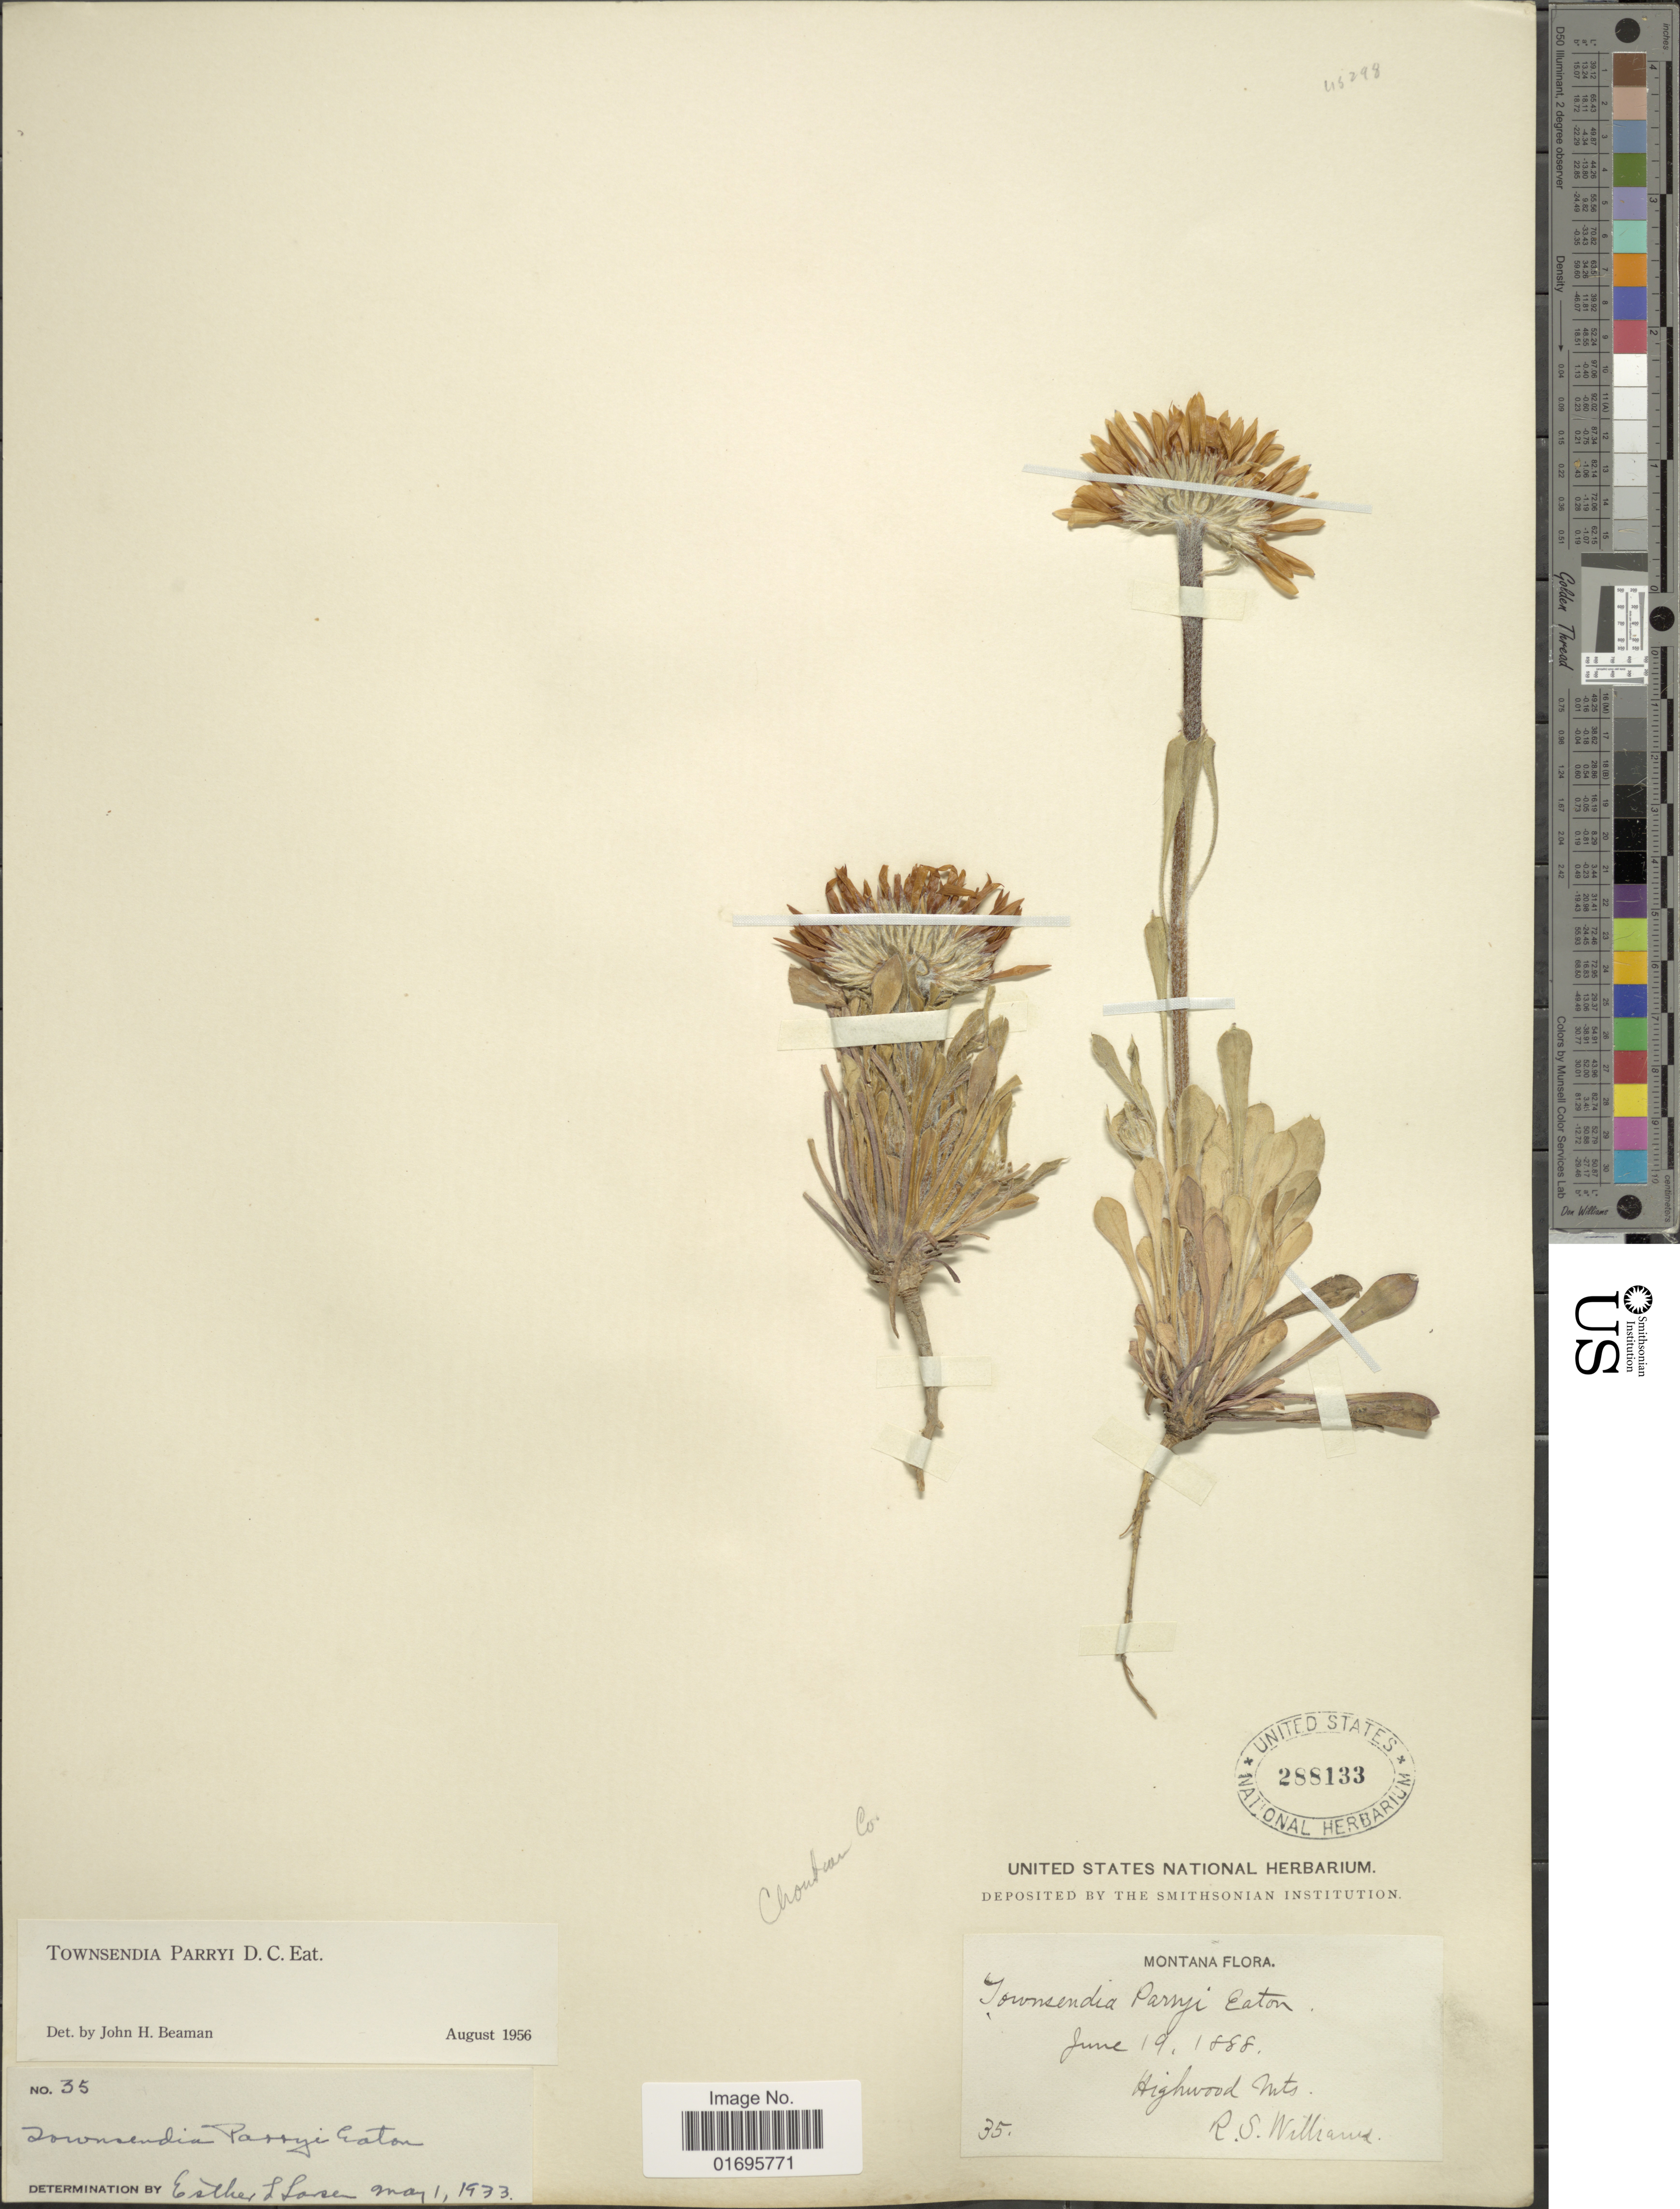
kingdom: Plantae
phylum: Tracheophyta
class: Magnoliopsida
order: Asterales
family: Asteraceae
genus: Townsendia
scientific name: Townsendia parryi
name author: D.C. Eaton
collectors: R. S. Williams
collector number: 35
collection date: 1888-06-19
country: United States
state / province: Montana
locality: Highwood Mts.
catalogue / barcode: US 288133